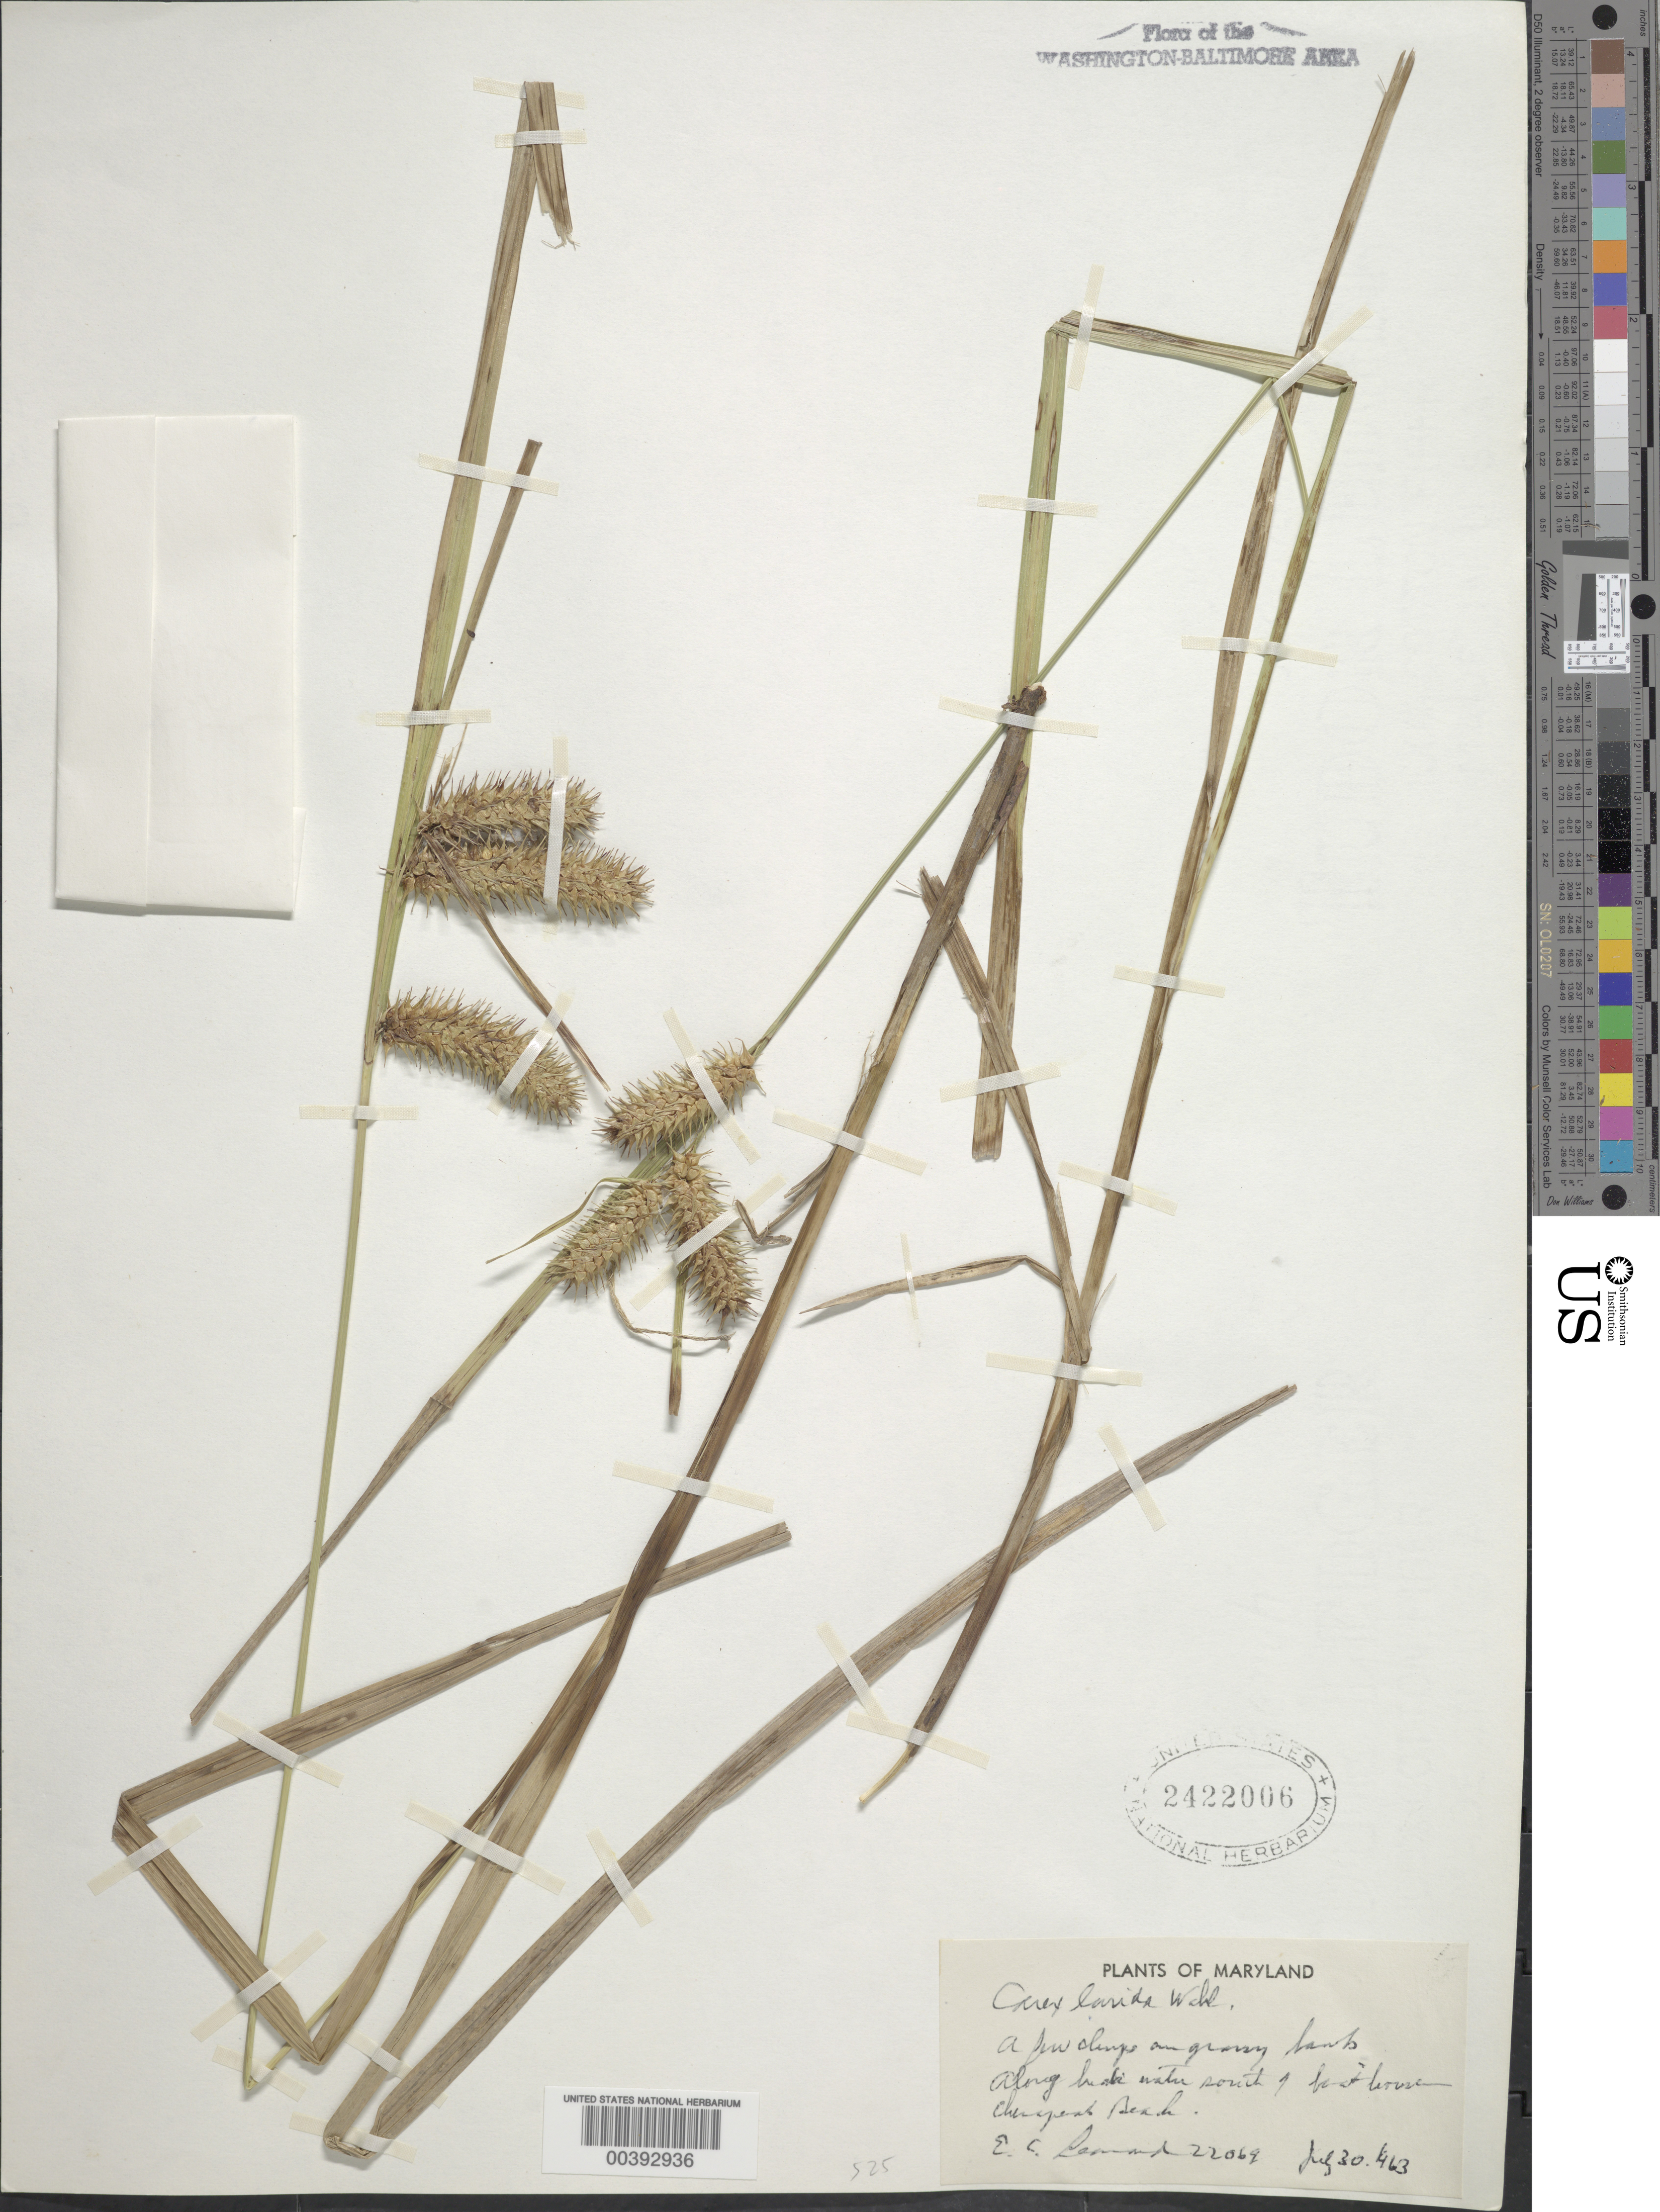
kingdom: Plantae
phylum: Tracheophyta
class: Liliopsida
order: Poales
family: Cyperaceae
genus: Carex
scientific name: Carex lurida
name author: Wahlenb.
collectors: E. C. Leonard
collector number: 22069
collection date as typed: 30 Jul 1963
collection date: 1963-07-30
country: United States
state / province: Maryland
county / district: Calvert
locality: Chesapeake Beach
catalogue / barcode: US 2422006